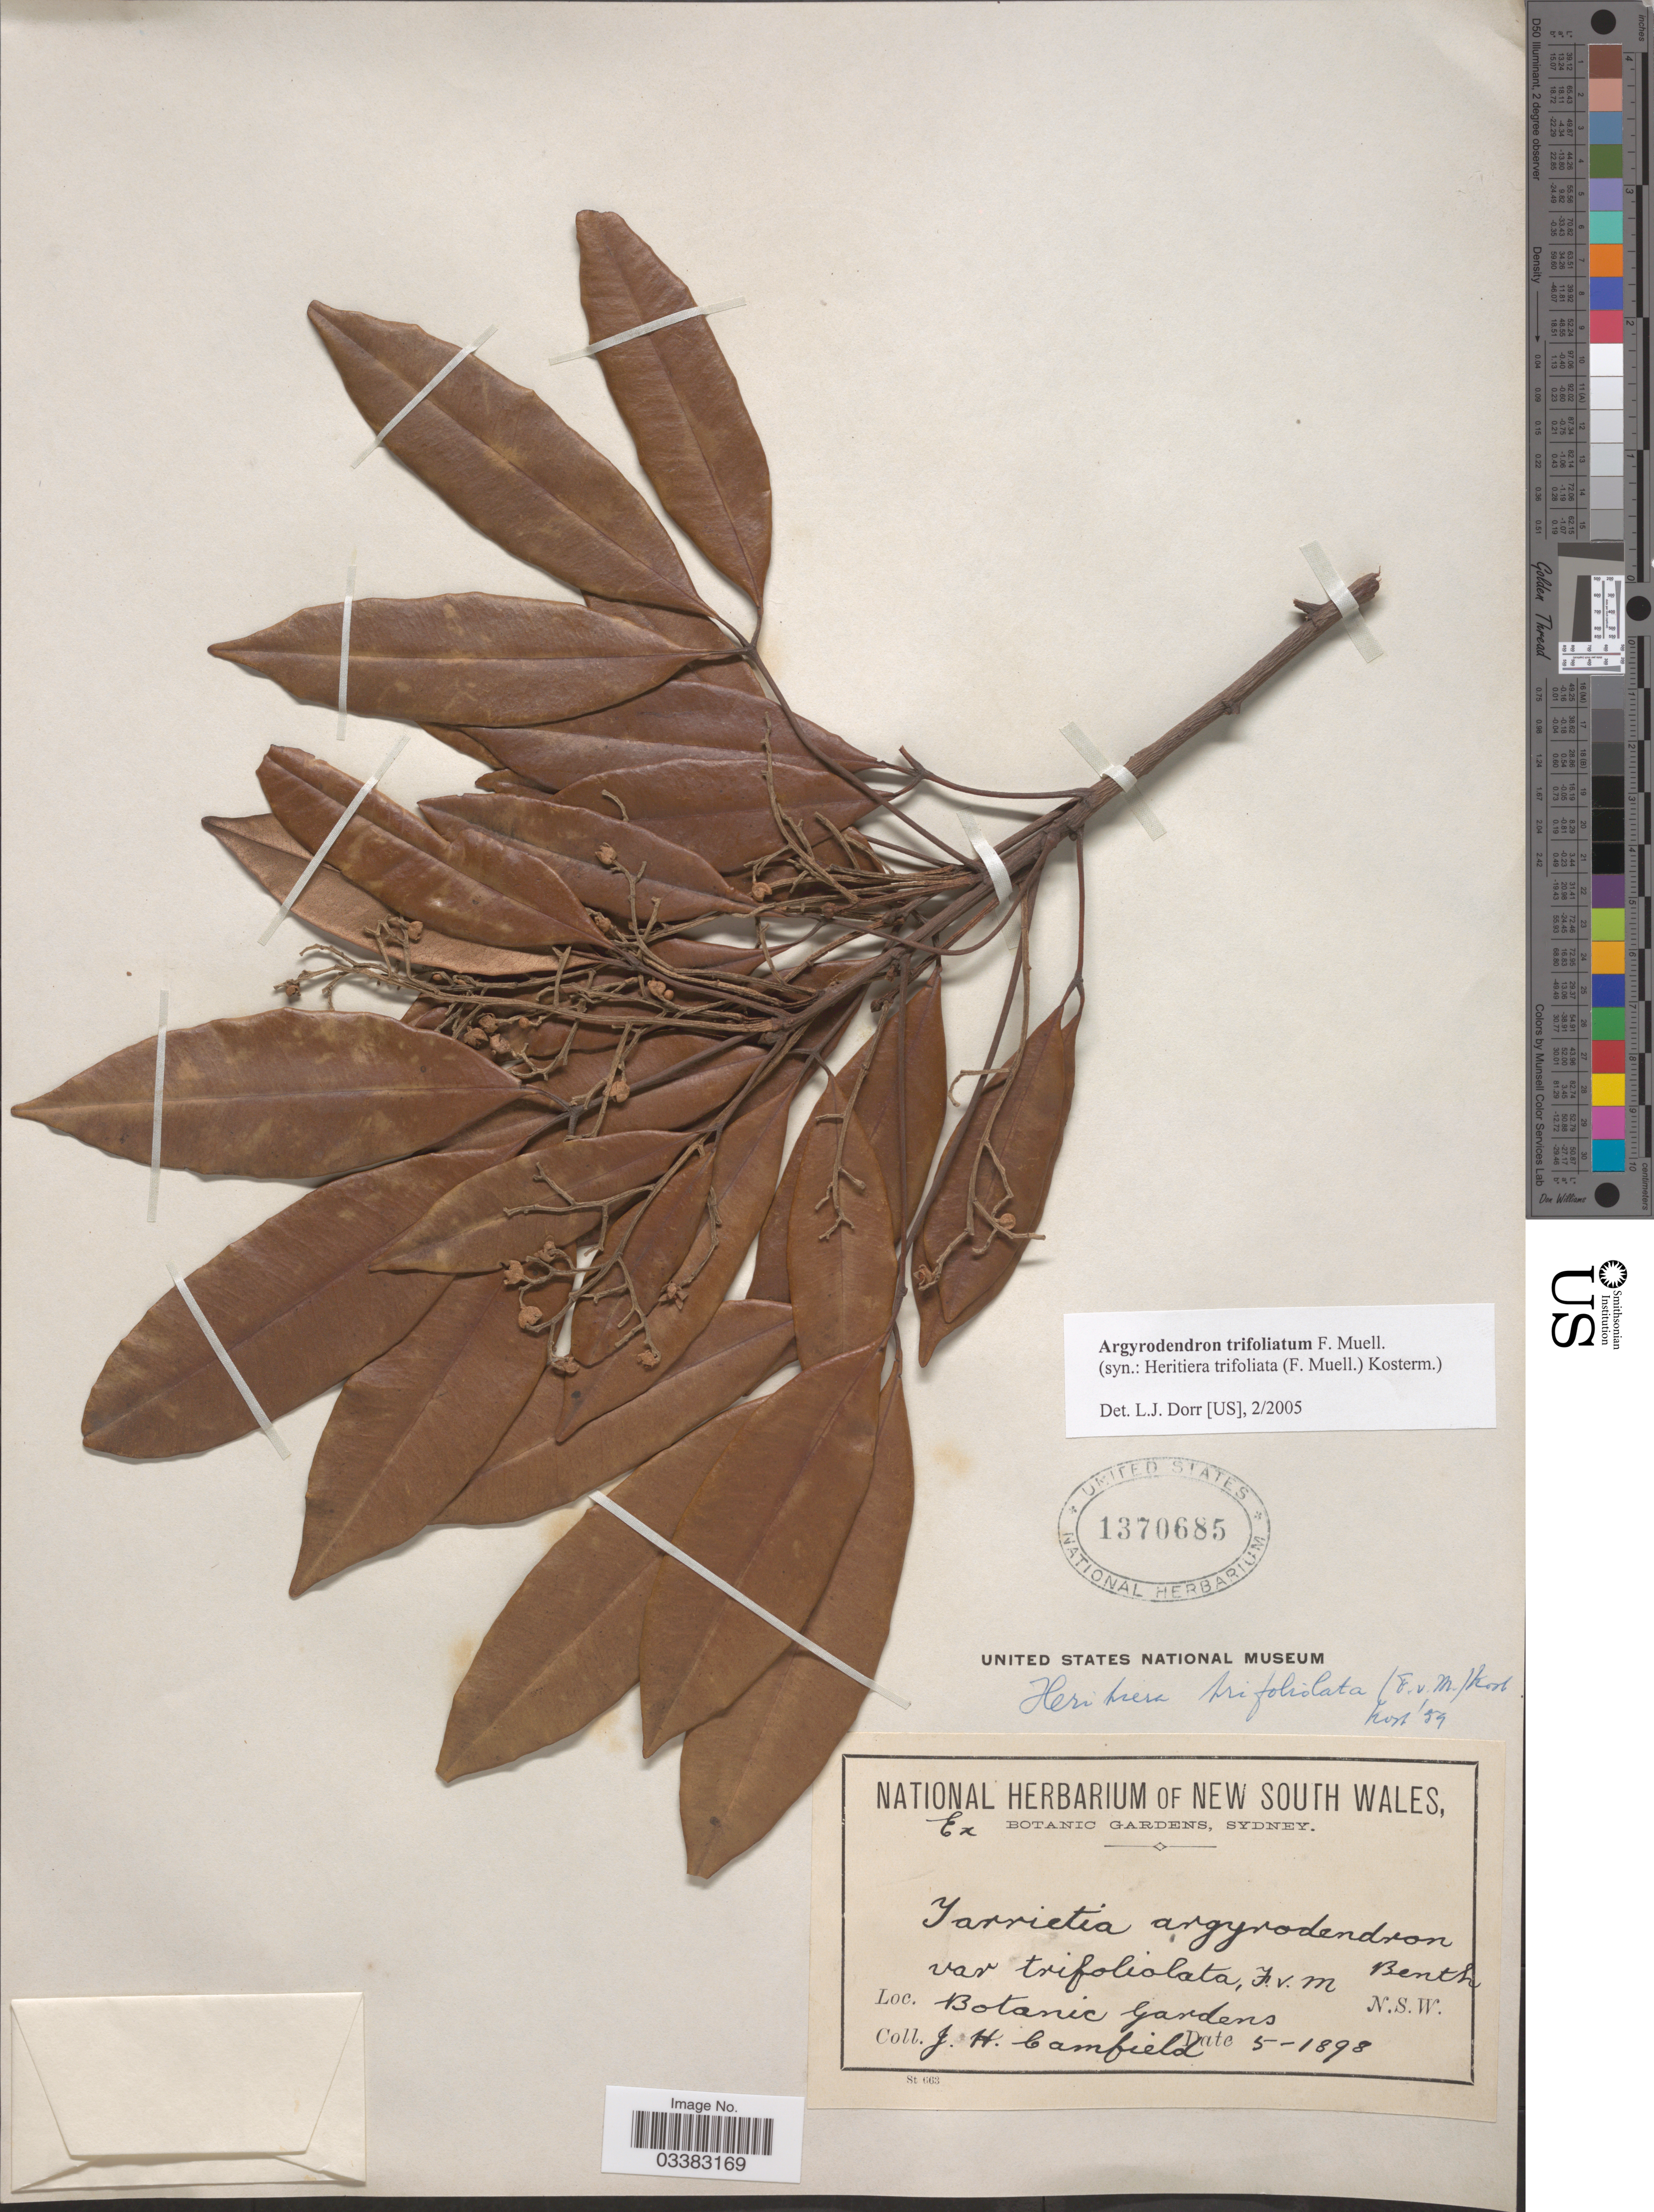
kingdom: Plantae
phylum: Tracheophyta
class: Magnoliopsida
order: Malvales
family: Malvaceae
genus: Argyrodendron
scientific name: Argyrodendron trifoliolatum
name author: F. Muell.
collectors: J. Camfield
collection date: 1898-05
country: Australia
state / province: New South Wales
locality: Botanic Gardens.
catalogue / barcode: US 1370685